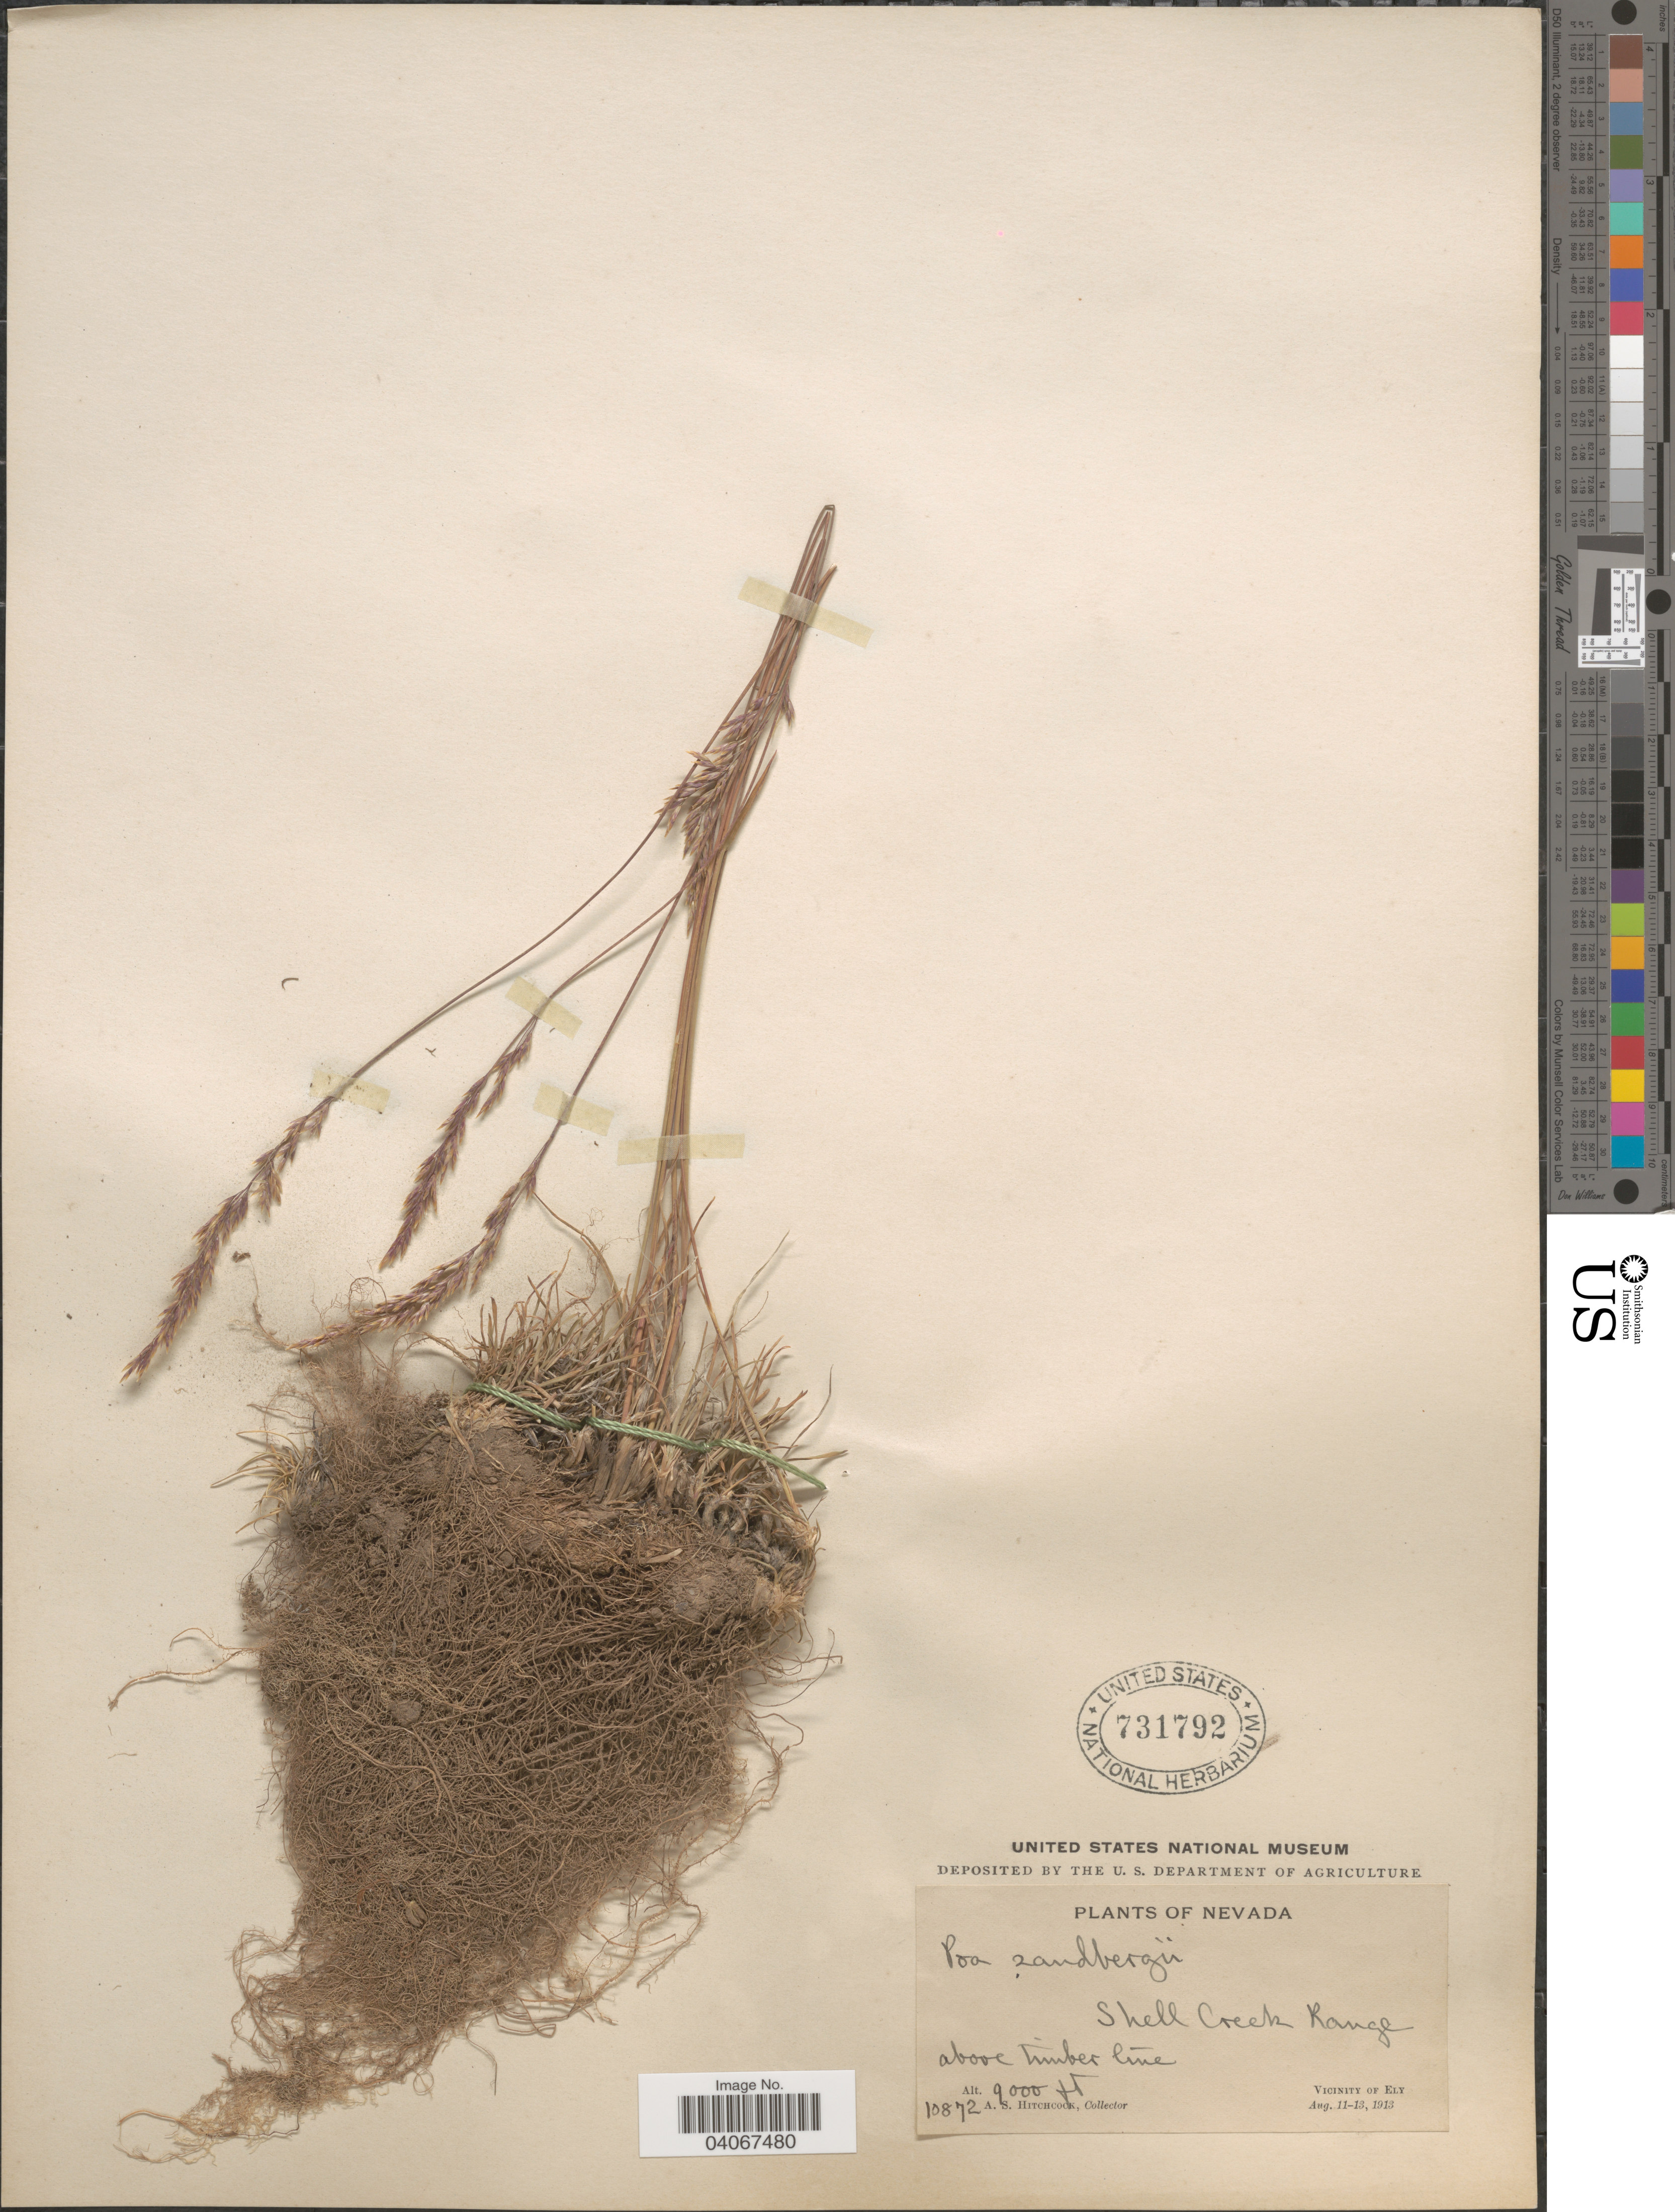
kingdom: Plantae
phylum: Tracheophyta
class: Liliopsida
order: Poales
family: Poaceae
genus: Poa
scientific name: Poa secunda subsp. secunda var. secunda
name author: J. Presl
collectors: A. S. Hitchcock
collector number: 10872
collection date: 1913-08-11/1913-08-13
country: United States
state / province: Nevada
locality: Shell Creek Range above timber line. Vicinity of Ely.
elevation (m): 2743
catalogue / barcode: US 731792